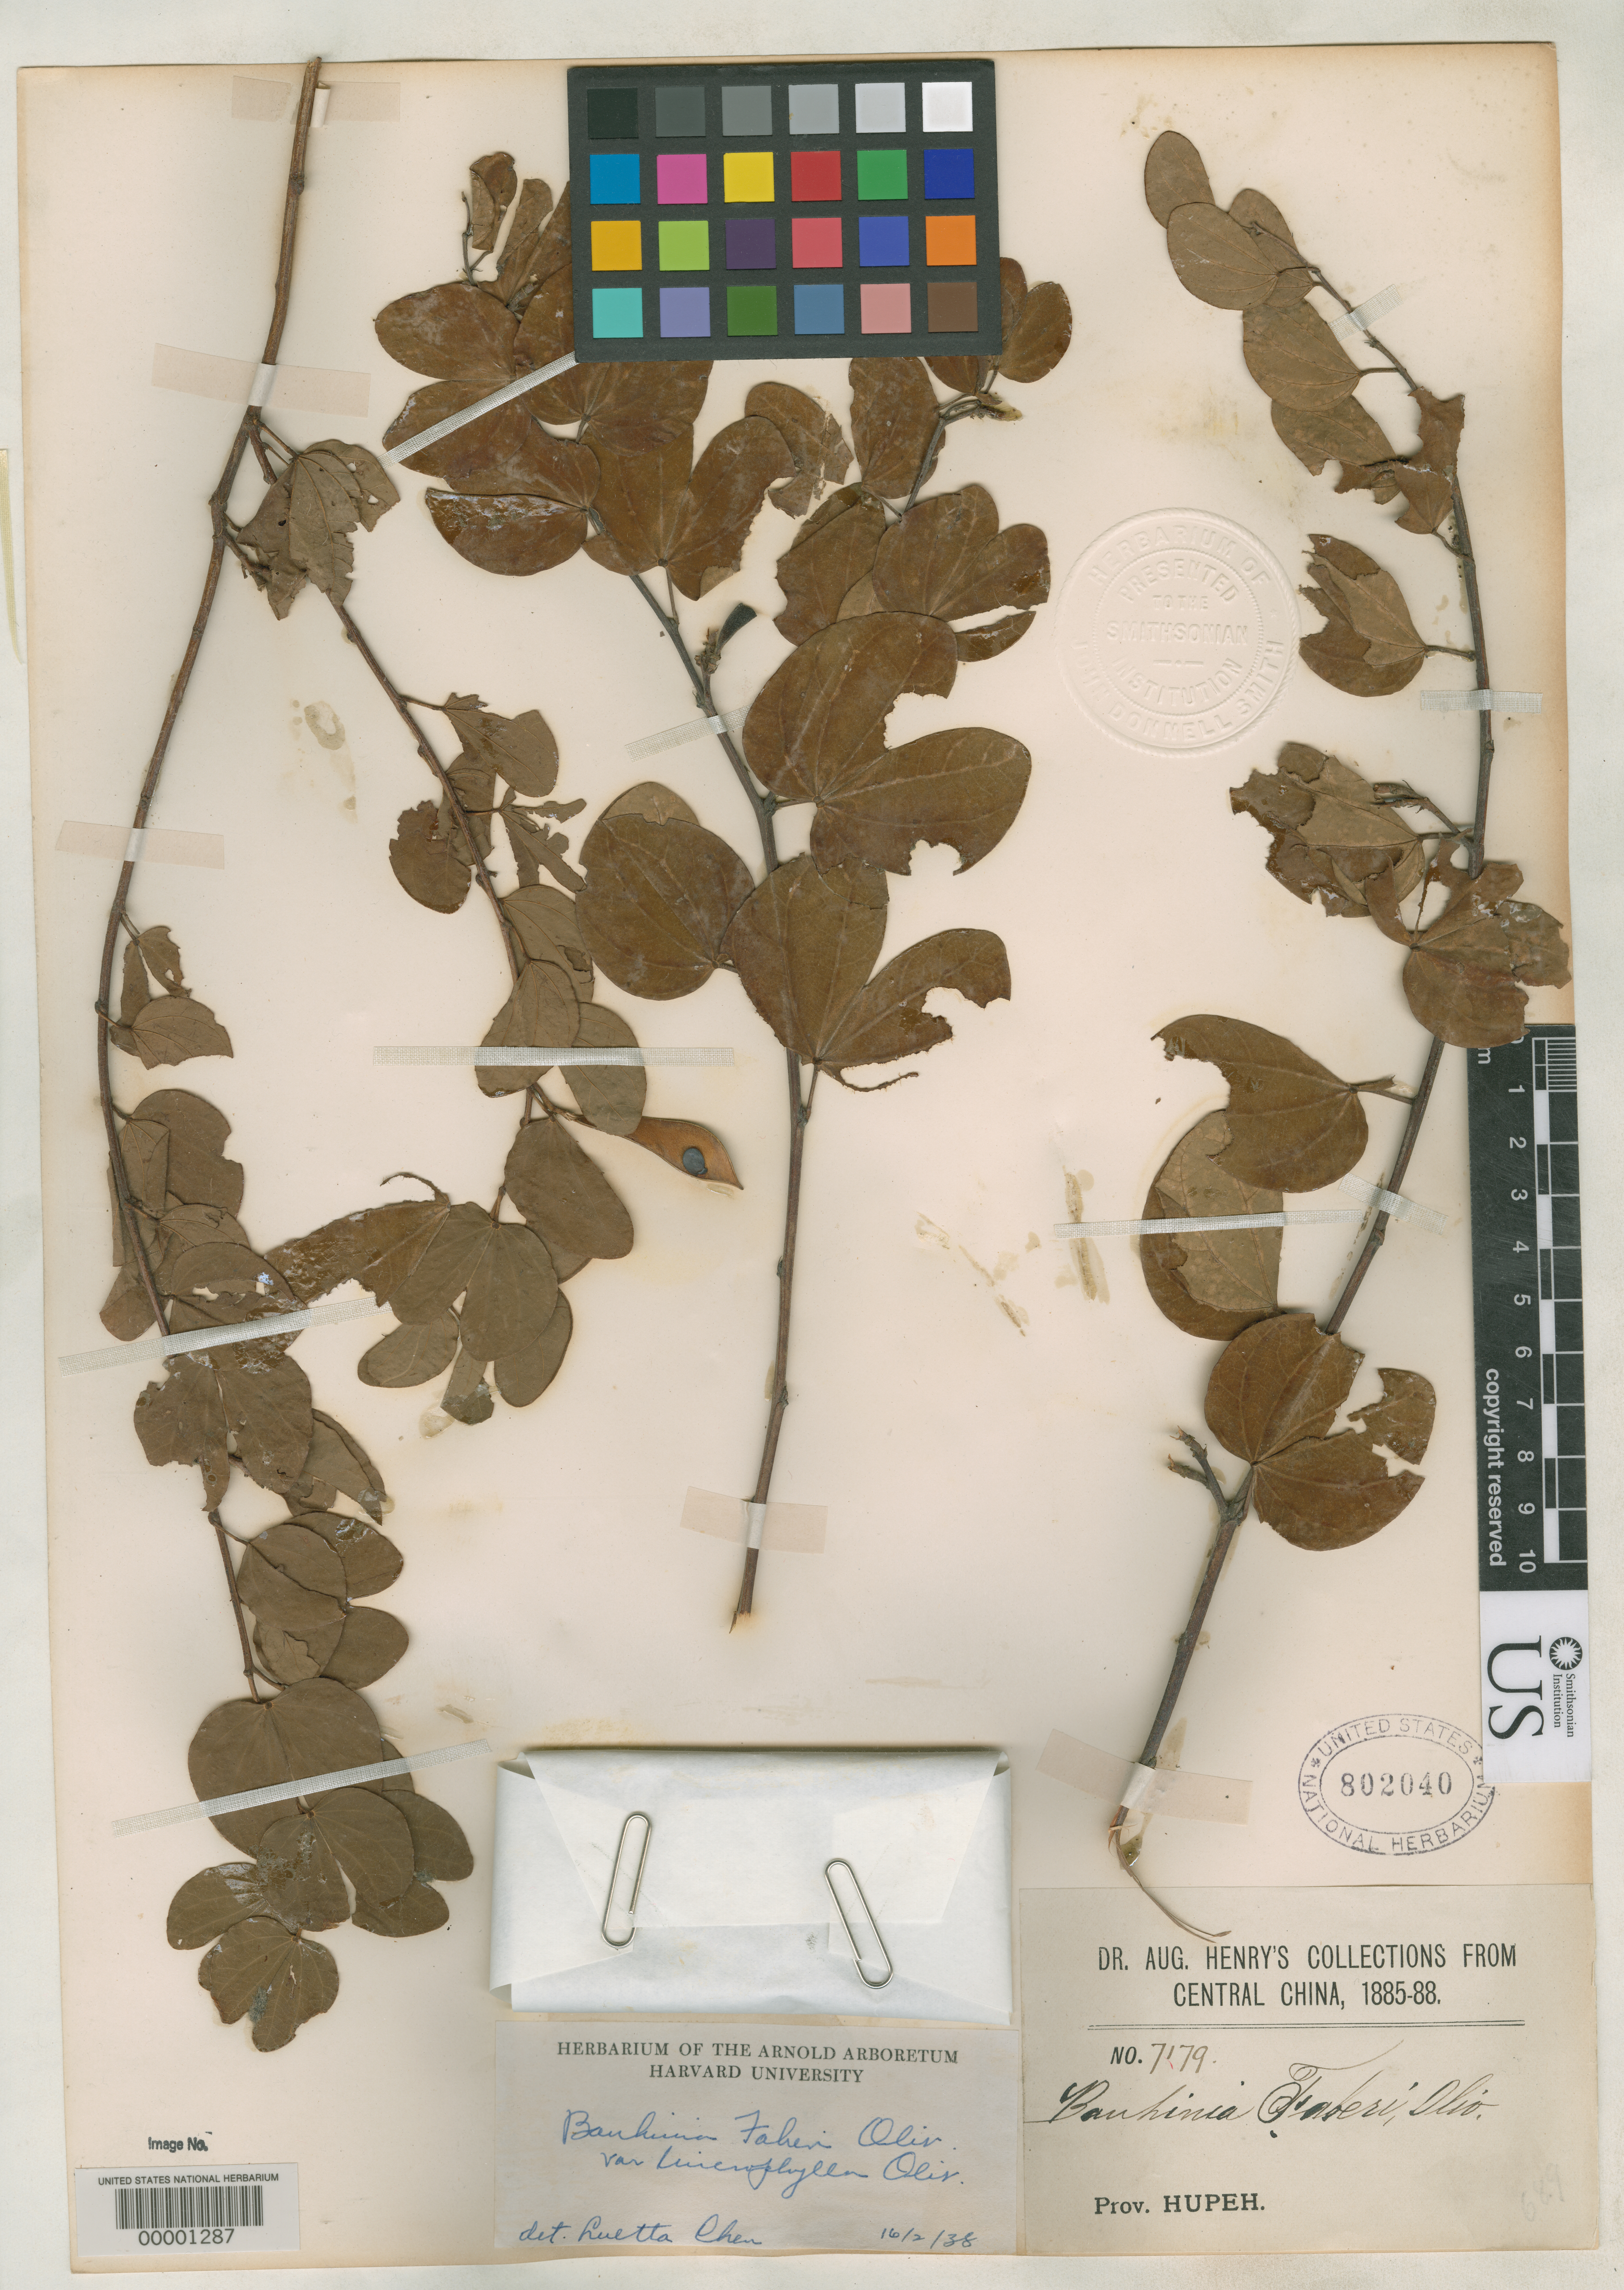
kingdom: Plantae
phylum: Tracheophyta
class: Magnoliopsida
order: Fabales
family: Fabaceae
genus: Bauhinia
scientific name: Bauhinia faberi var. microphylla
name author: Oliv. ex Sarg.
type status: Isosyntype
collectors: A. Henry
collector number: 7179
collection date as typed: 1885-88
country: China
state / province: Hubei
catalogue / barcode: US 802040